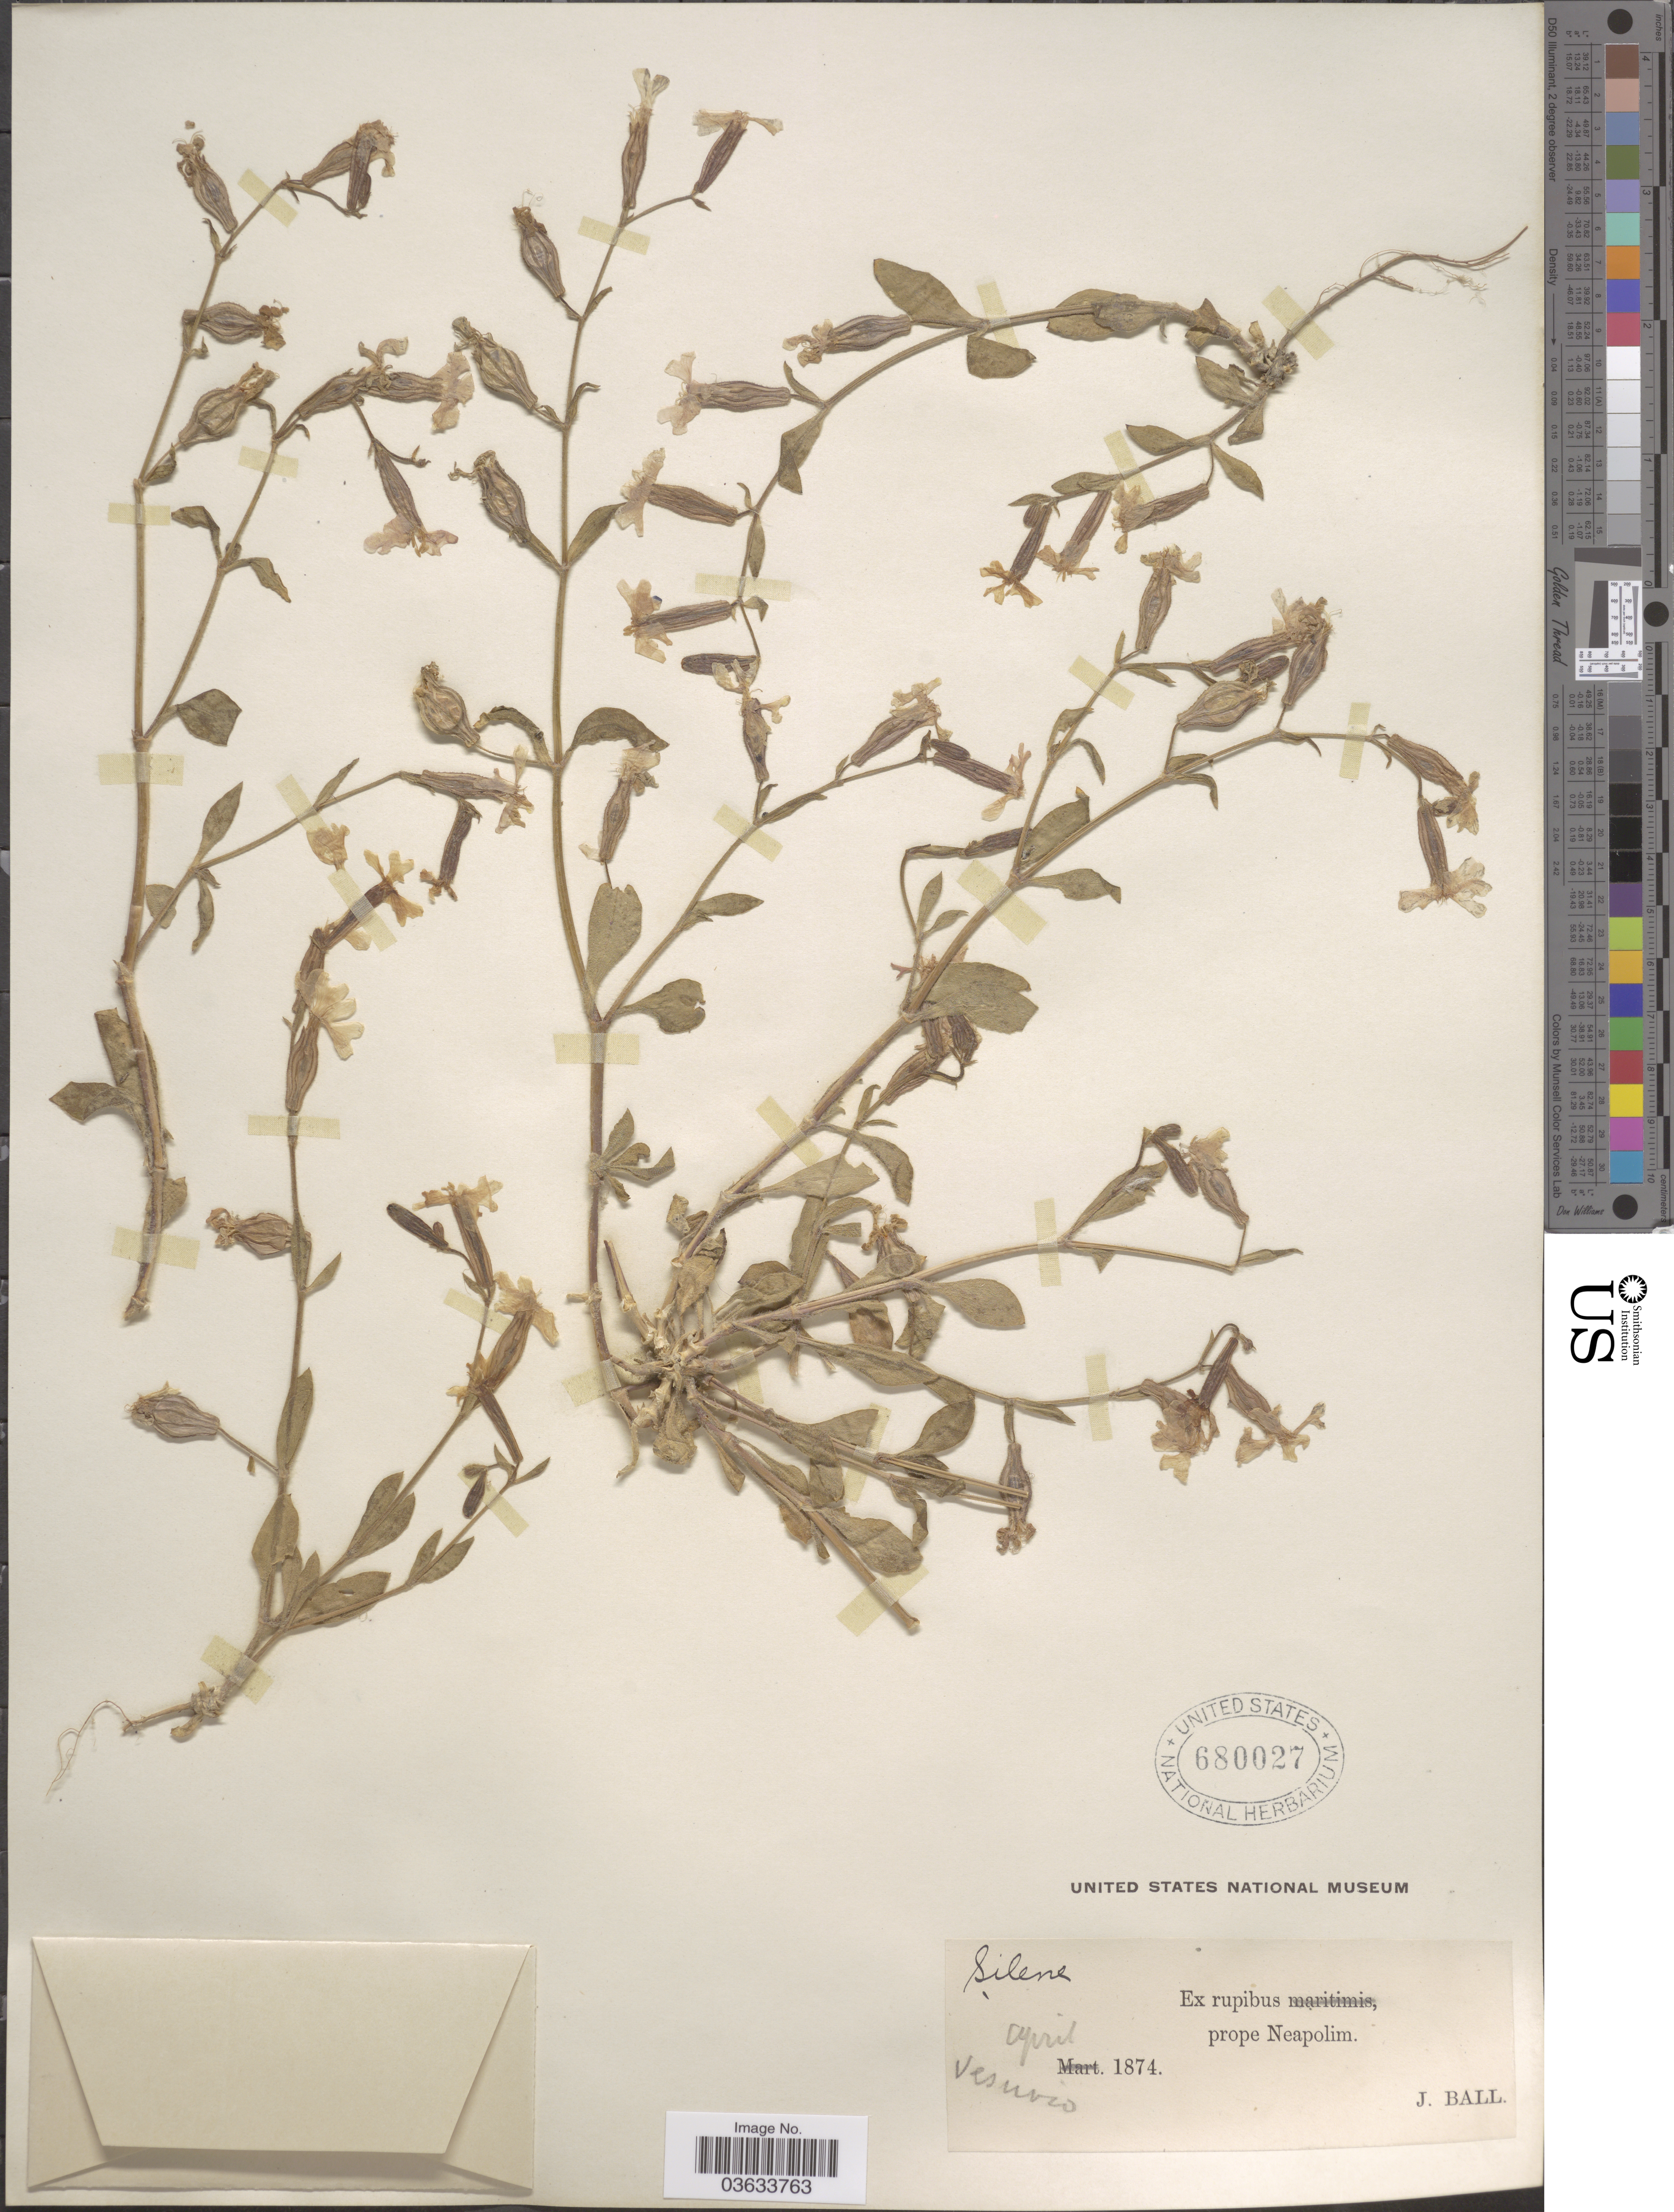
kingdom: Plantae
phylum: Tracheophyta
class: Magnoliopsida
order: Caryophyllales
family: Caryophyllaceae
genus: Silene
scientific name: Silene sp.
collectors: J. Ball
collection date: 1874-04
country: Italy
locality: Ex rupibus, prope Neapolim. Vesuvio.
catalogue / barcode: US 680027